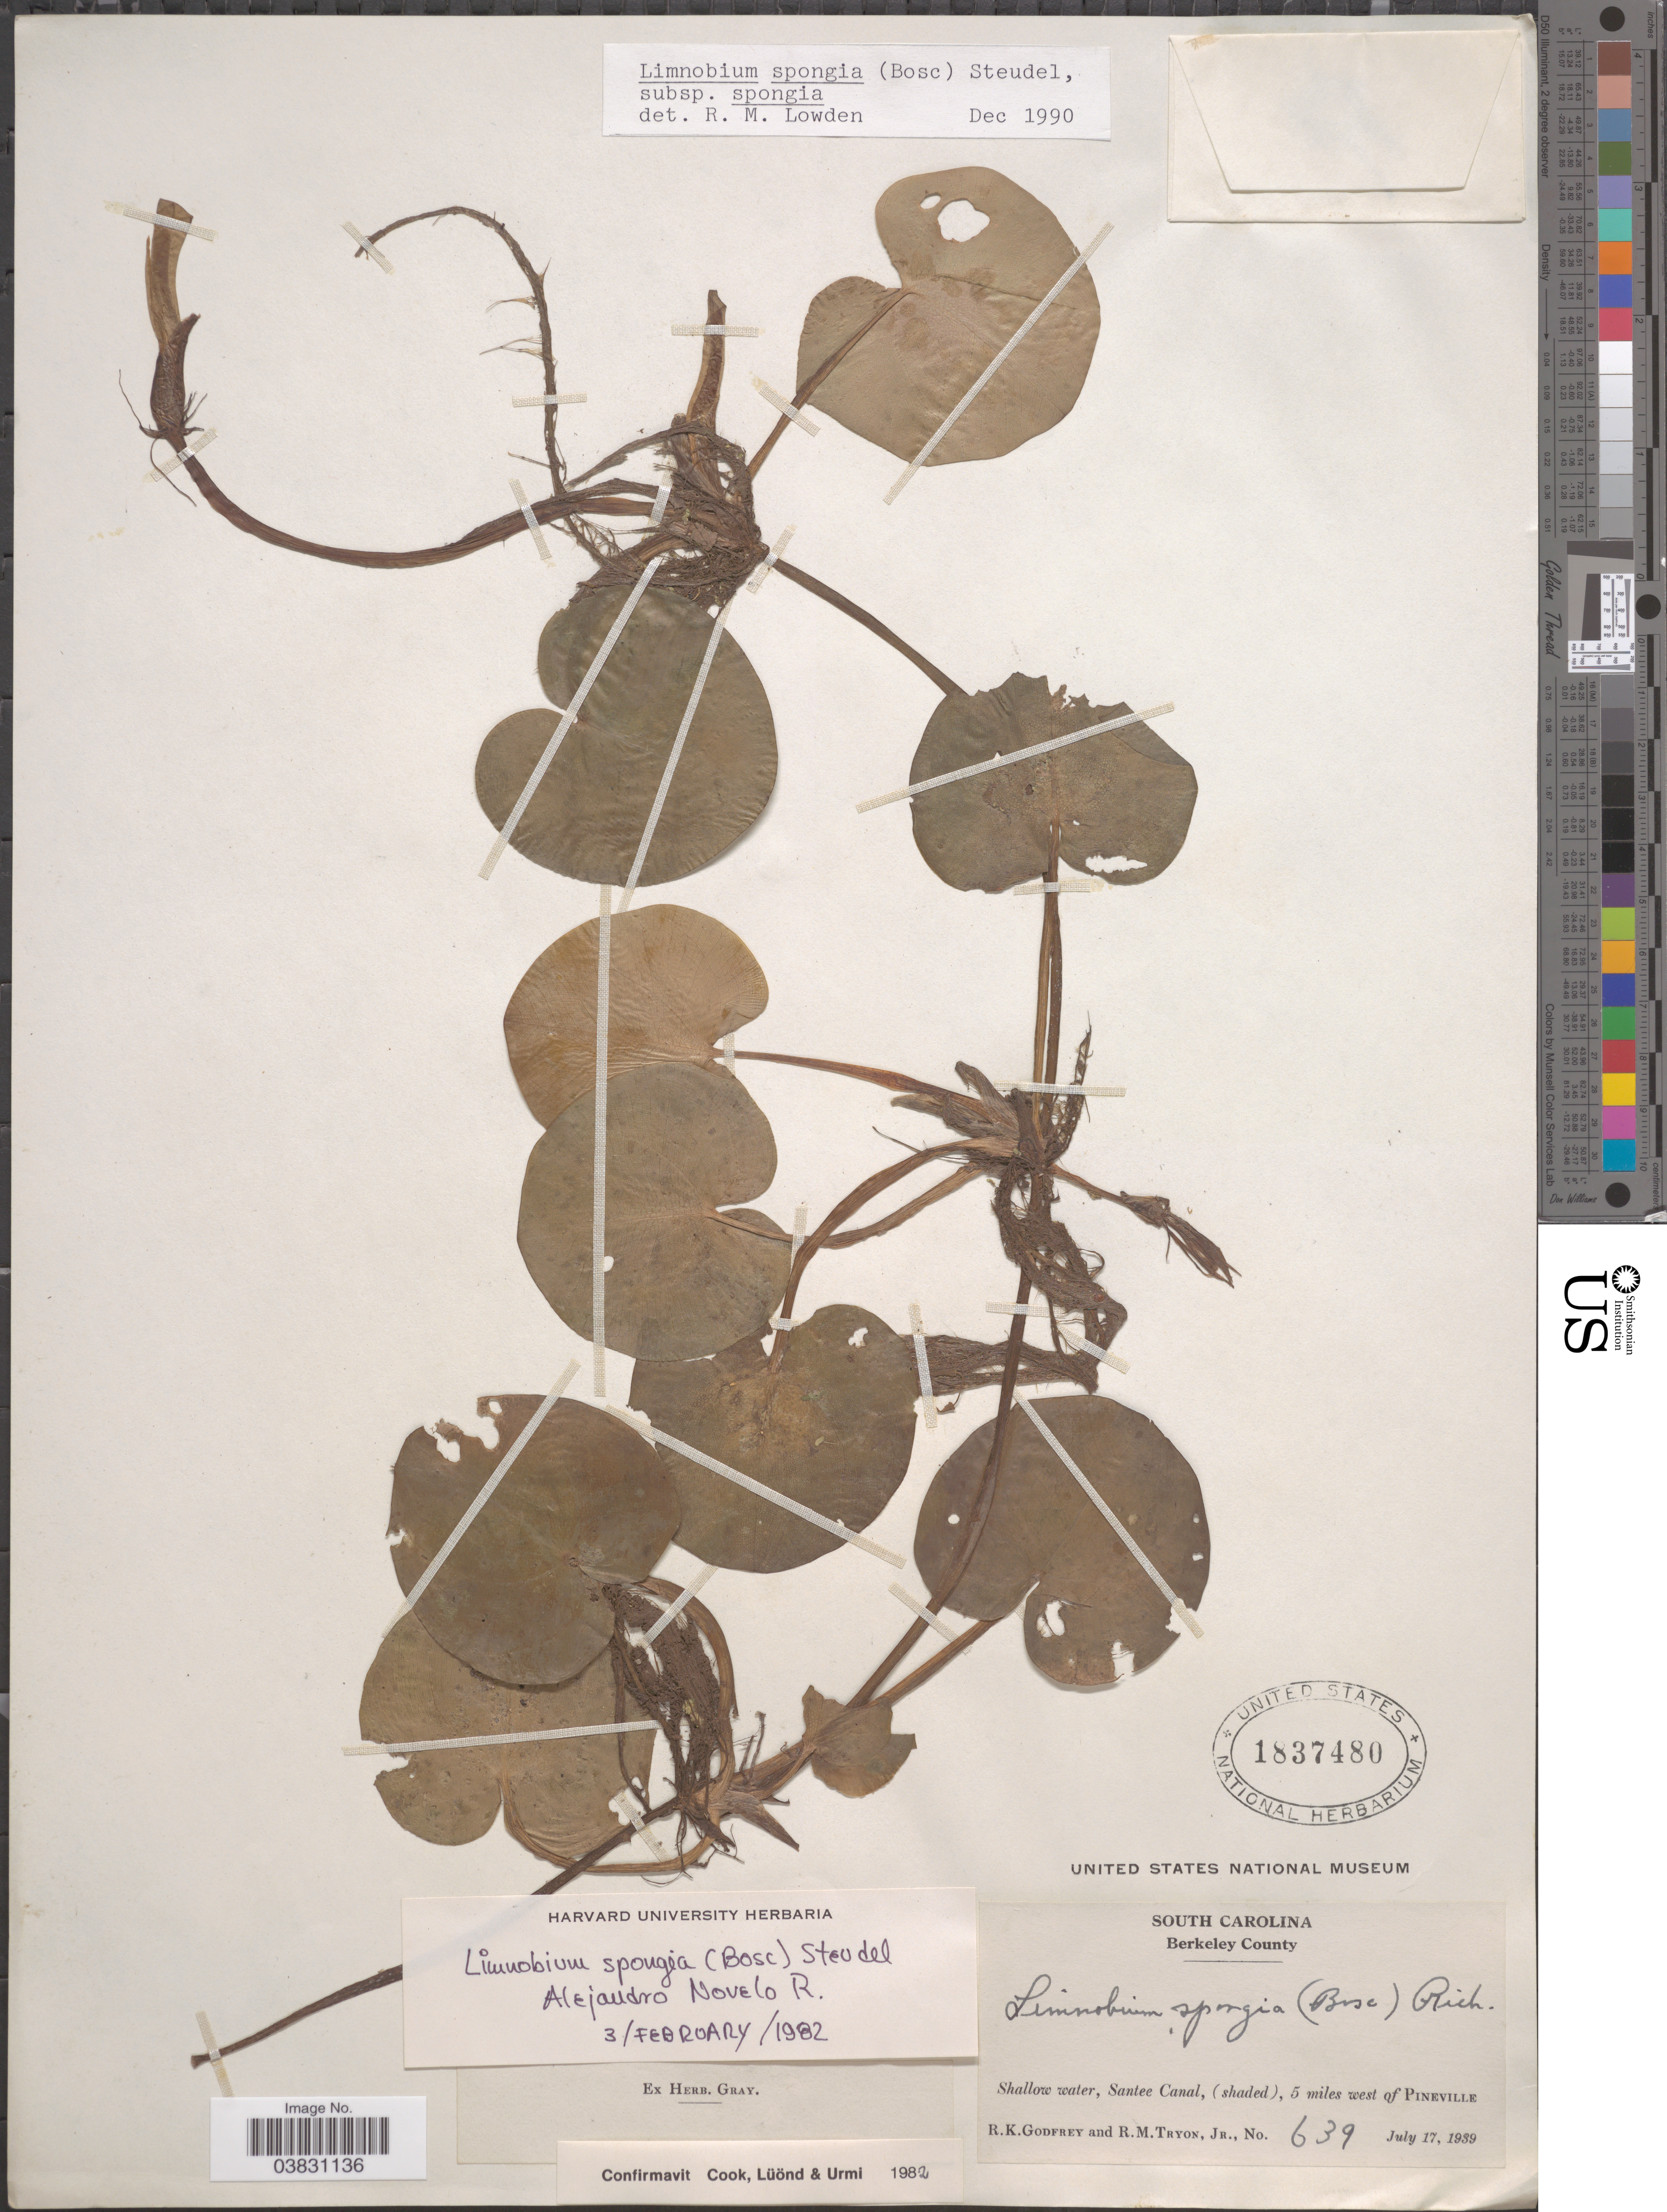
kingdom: Plantae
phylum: Tracheophyta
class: Liliopsida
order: Alismatales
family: Hydrocharitaceae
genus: Limnobium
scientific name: Limnobium spongia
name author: (Bosc) Rich. ex Steud.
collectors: R. K. Godfrey & R. Tryon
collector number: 639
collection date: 1939-07-17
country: United States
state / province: South Carolina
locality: Berkeley County. Shallow water, Santee Canal, (shaded), 5 miles west of Pineville.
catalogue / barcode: US 1837480